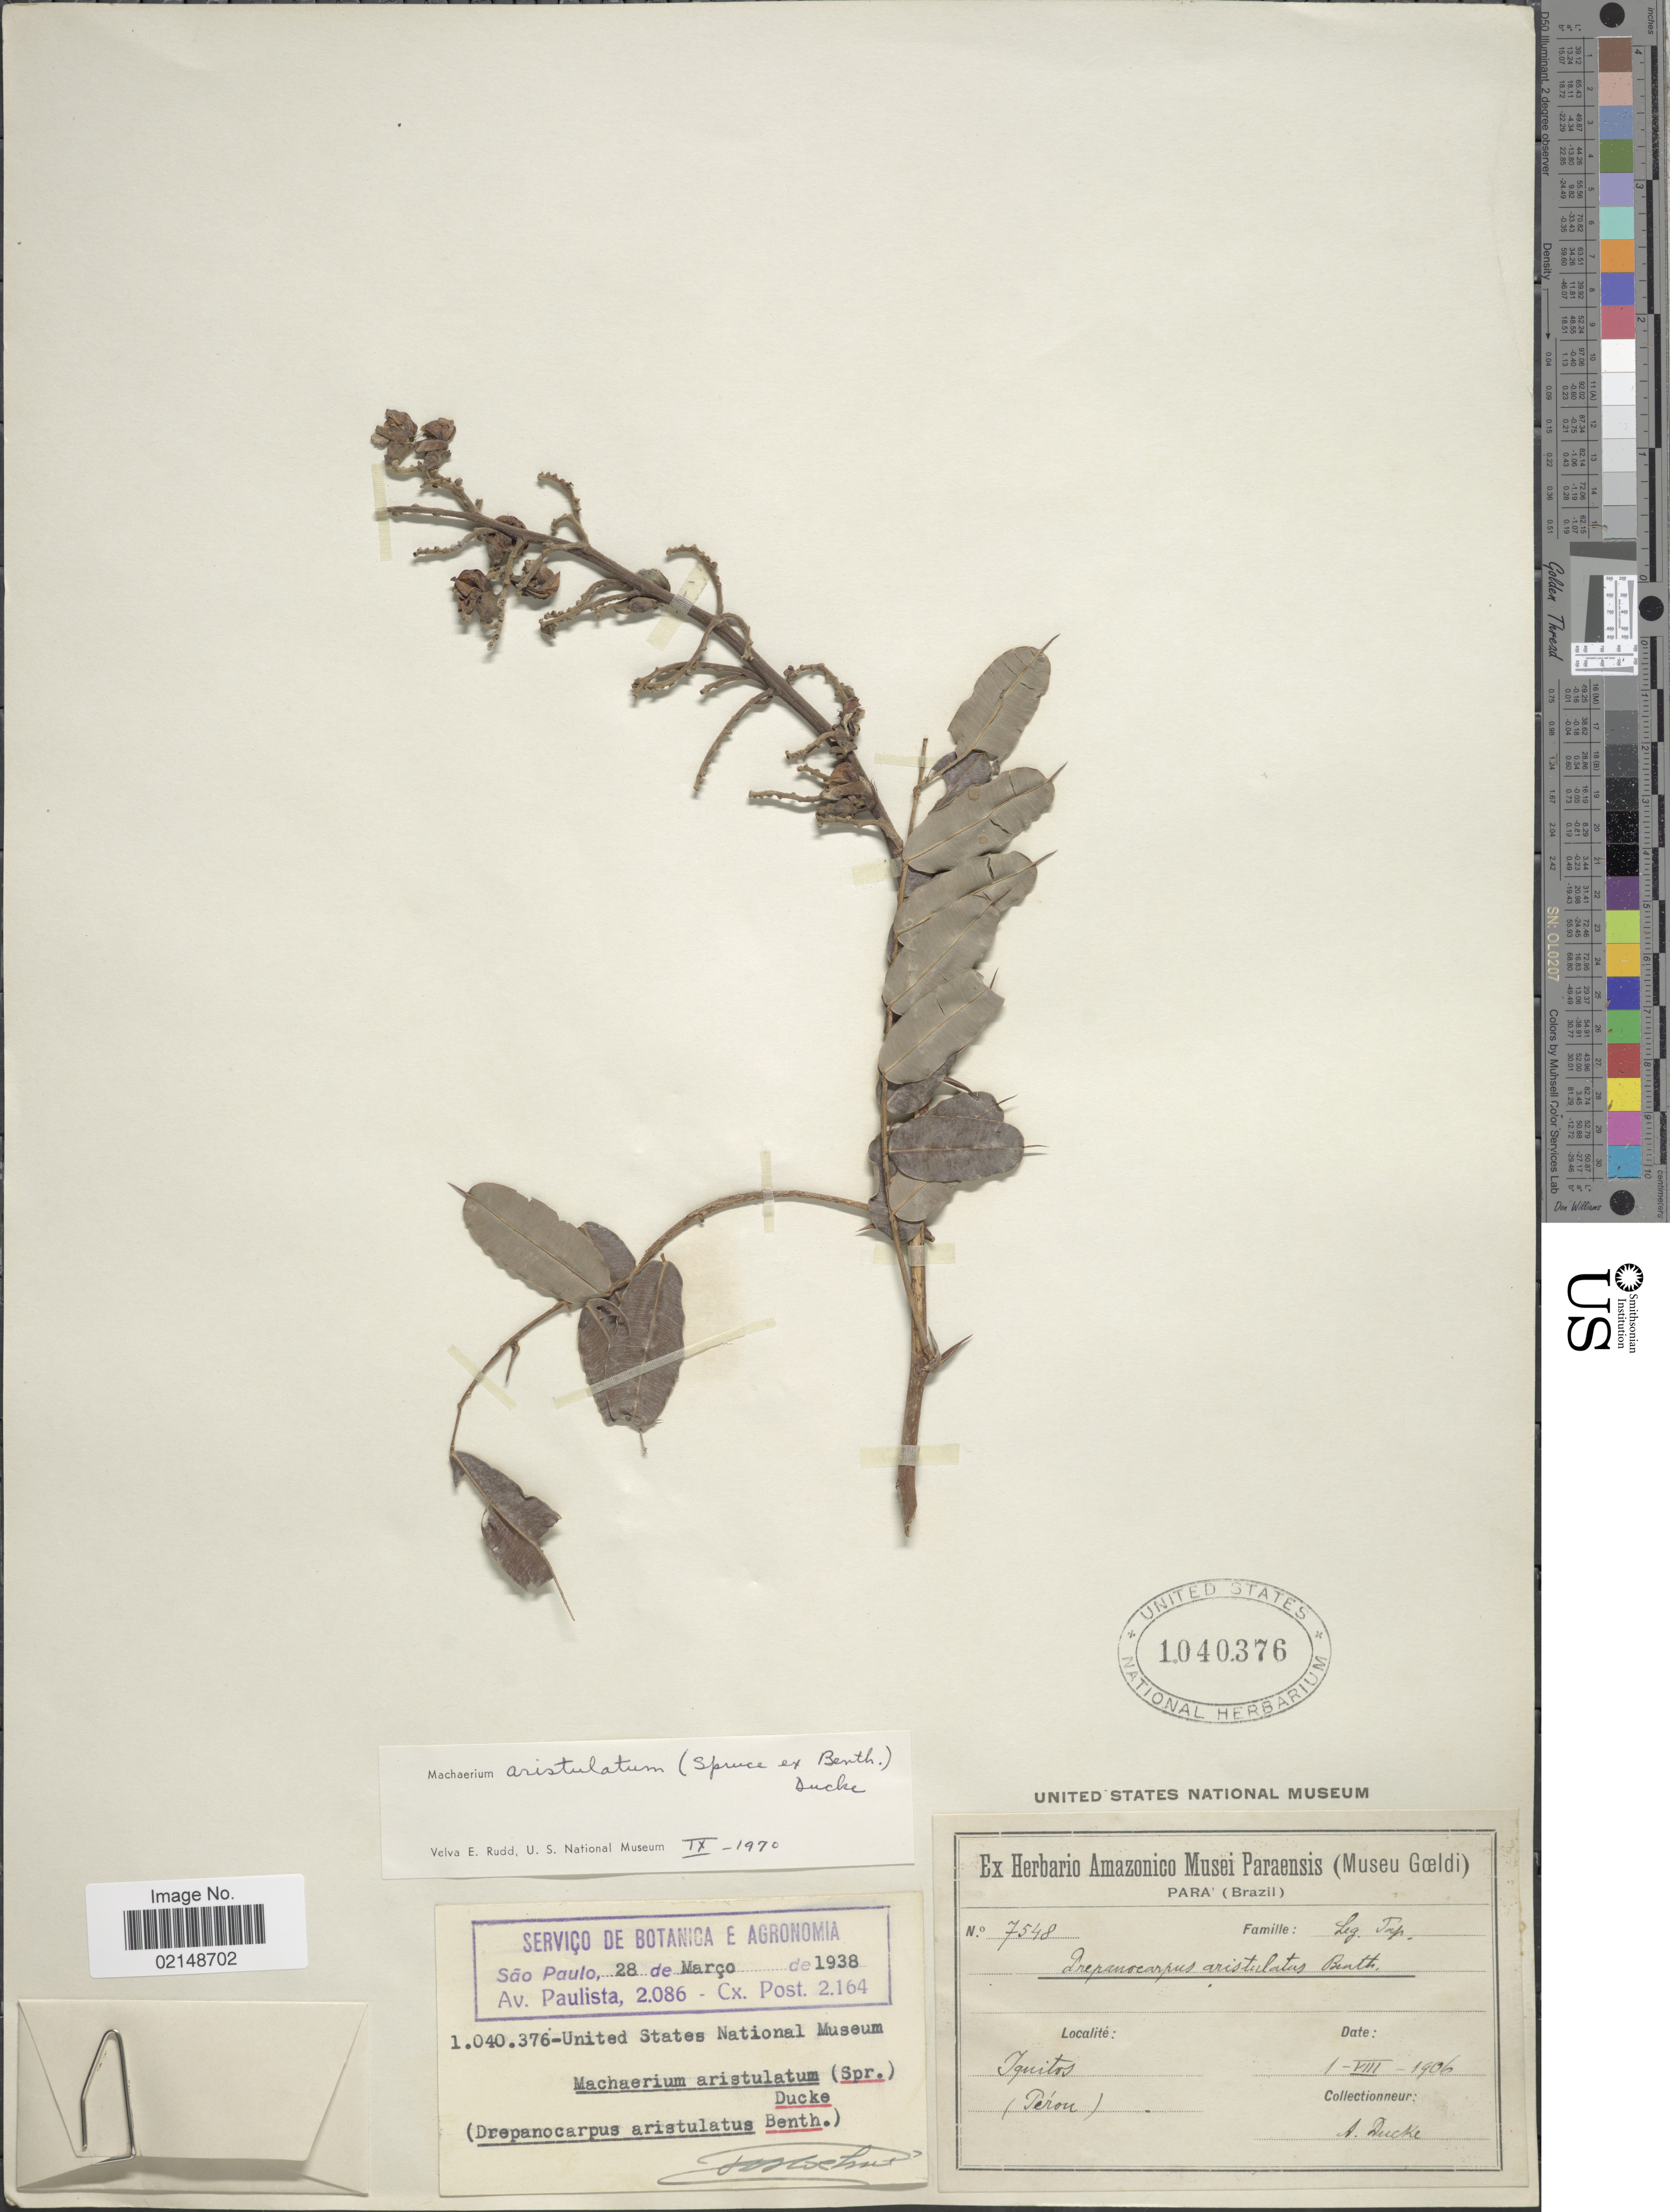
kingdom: Plantae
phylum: Tracheophyta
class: Magnoliopsida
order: Fabales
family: Fabaceae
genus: Machaerium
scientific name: Machaerium aristulatum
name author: (Spruce ex Benth.) Duckee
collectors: A. Ducke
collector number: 7548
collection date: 1906-08-01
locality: Iquitos, Peron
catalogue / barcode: US 1040376